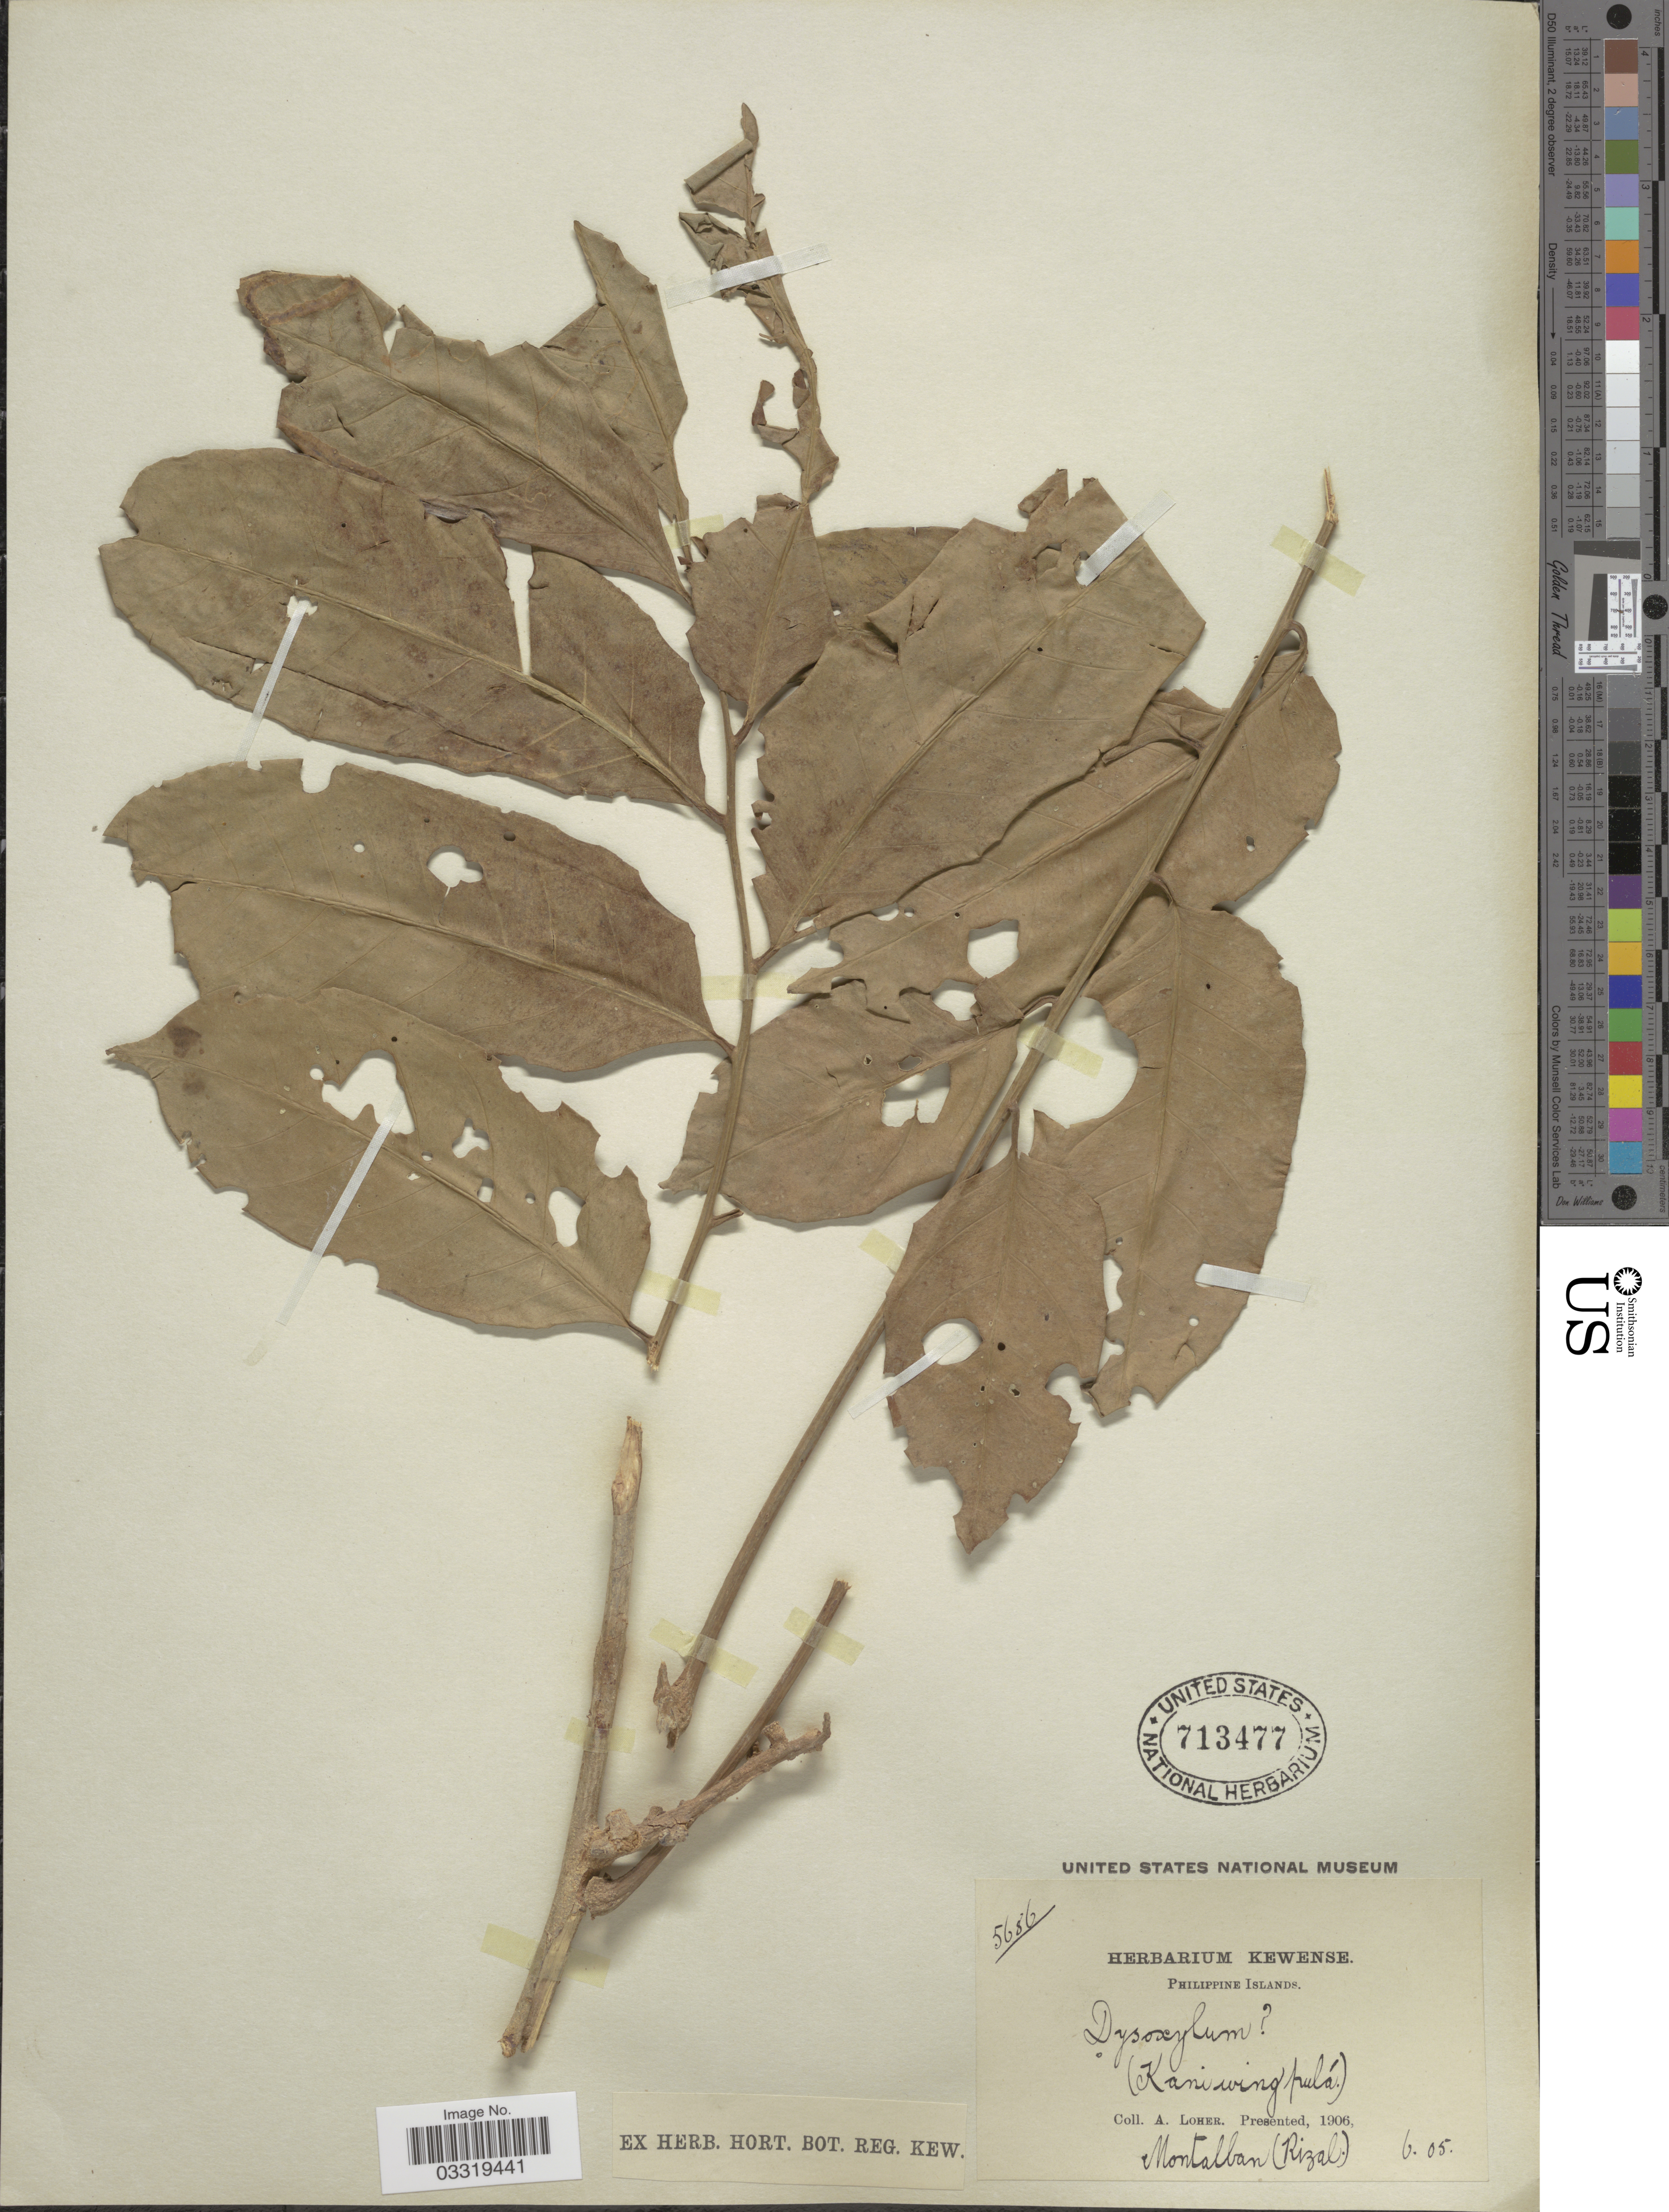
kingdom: Plantae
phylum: Tracheophyta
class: Magnoliopsida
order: Sapindales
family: Meliaceae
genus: Dysoxylum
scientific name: Dysoxylum sp.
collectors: A. Loher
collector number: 5686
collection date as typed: Transcribed d/m/y: /6/5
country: Philippines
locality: Montalban (Rizal).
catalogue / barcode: US 713477